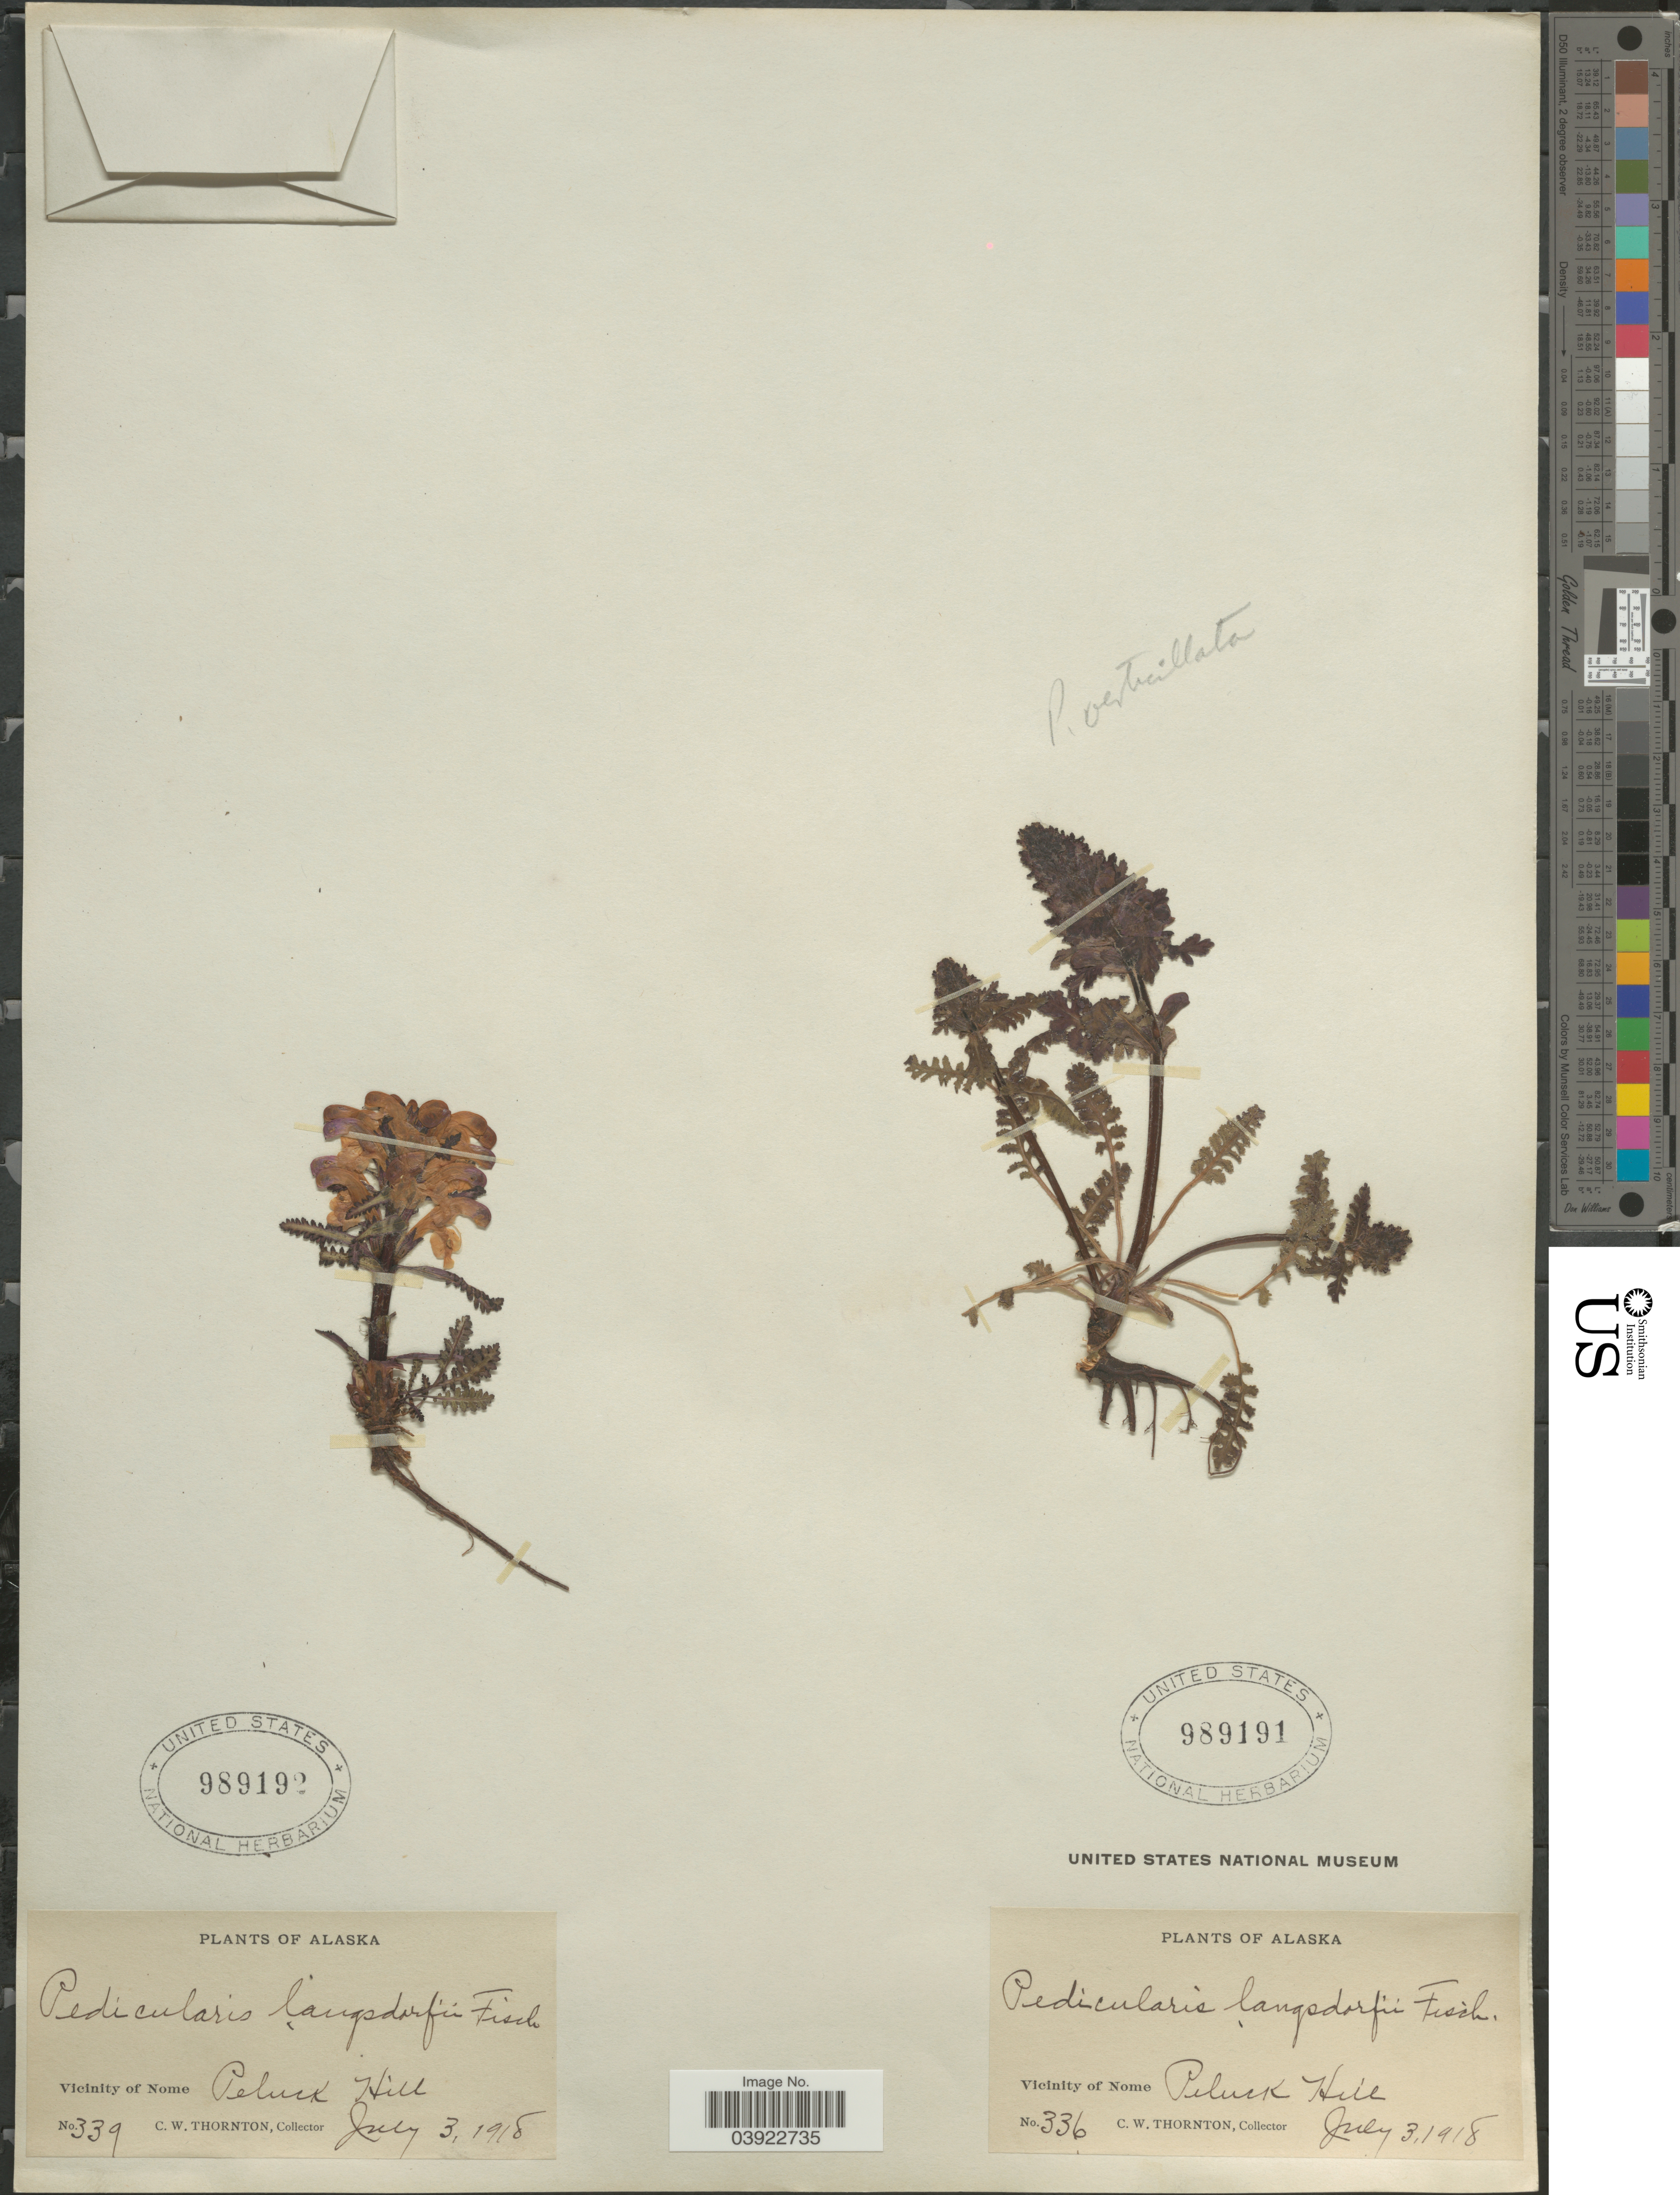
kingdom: Plantae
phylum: Tracheophyta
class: Magnoliopsida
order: Lamiales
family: Orobanchaceae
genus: Pedicularis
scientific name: Pedicularis langsdorffii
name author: Fisch. ex Steven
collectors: C. Thornton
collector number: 339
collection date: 1918-07-03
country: United States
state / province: Alaska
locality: Vicinity of Nome. Peluck Hill.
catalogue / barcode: US 989192